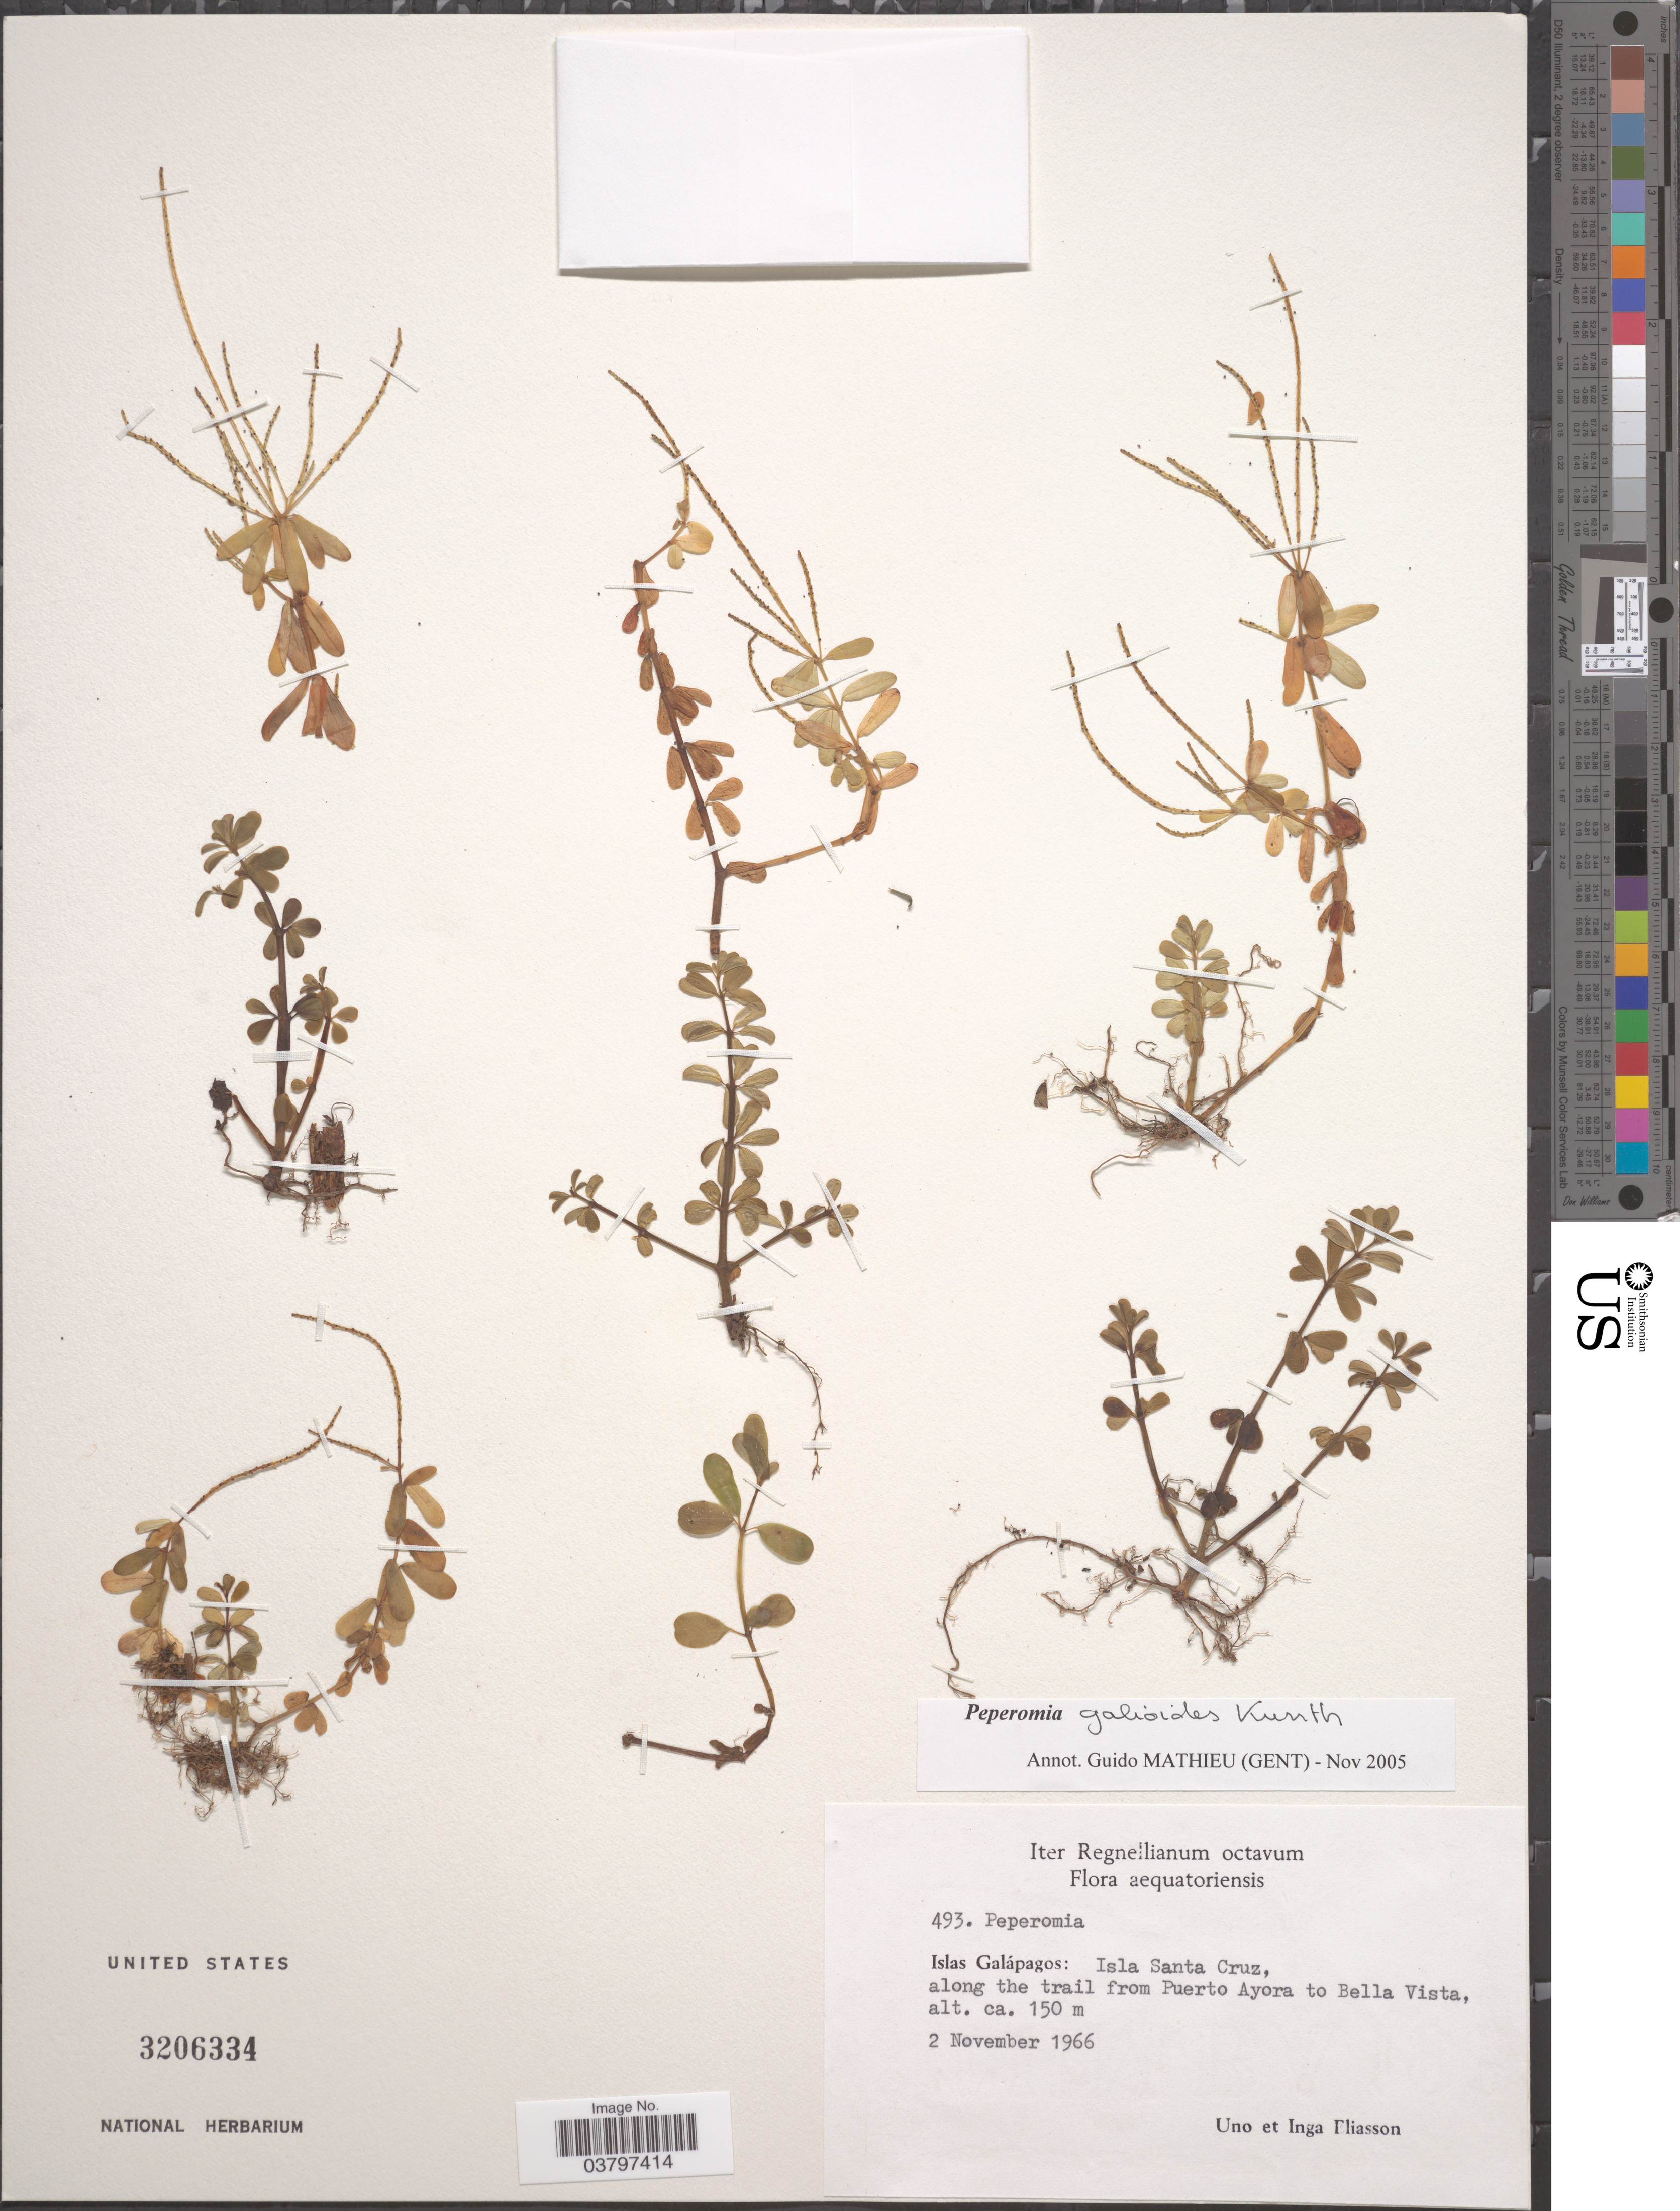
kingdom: Plantae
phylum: Tracheophyta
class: Magnoliopsida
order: Piperales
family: Piperaceae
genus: Peperomia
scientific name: Peperomia galioides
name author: Kunth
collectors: U. Eliasson & I. Eliasson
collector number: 493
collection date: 1966-11-02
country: Ecuador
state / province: Colón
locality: Islas Galápagos: Isla Santa Cruz, along the trail from Puerto Ayora to Bella Vista.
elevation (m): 150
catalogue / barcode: US 3206334